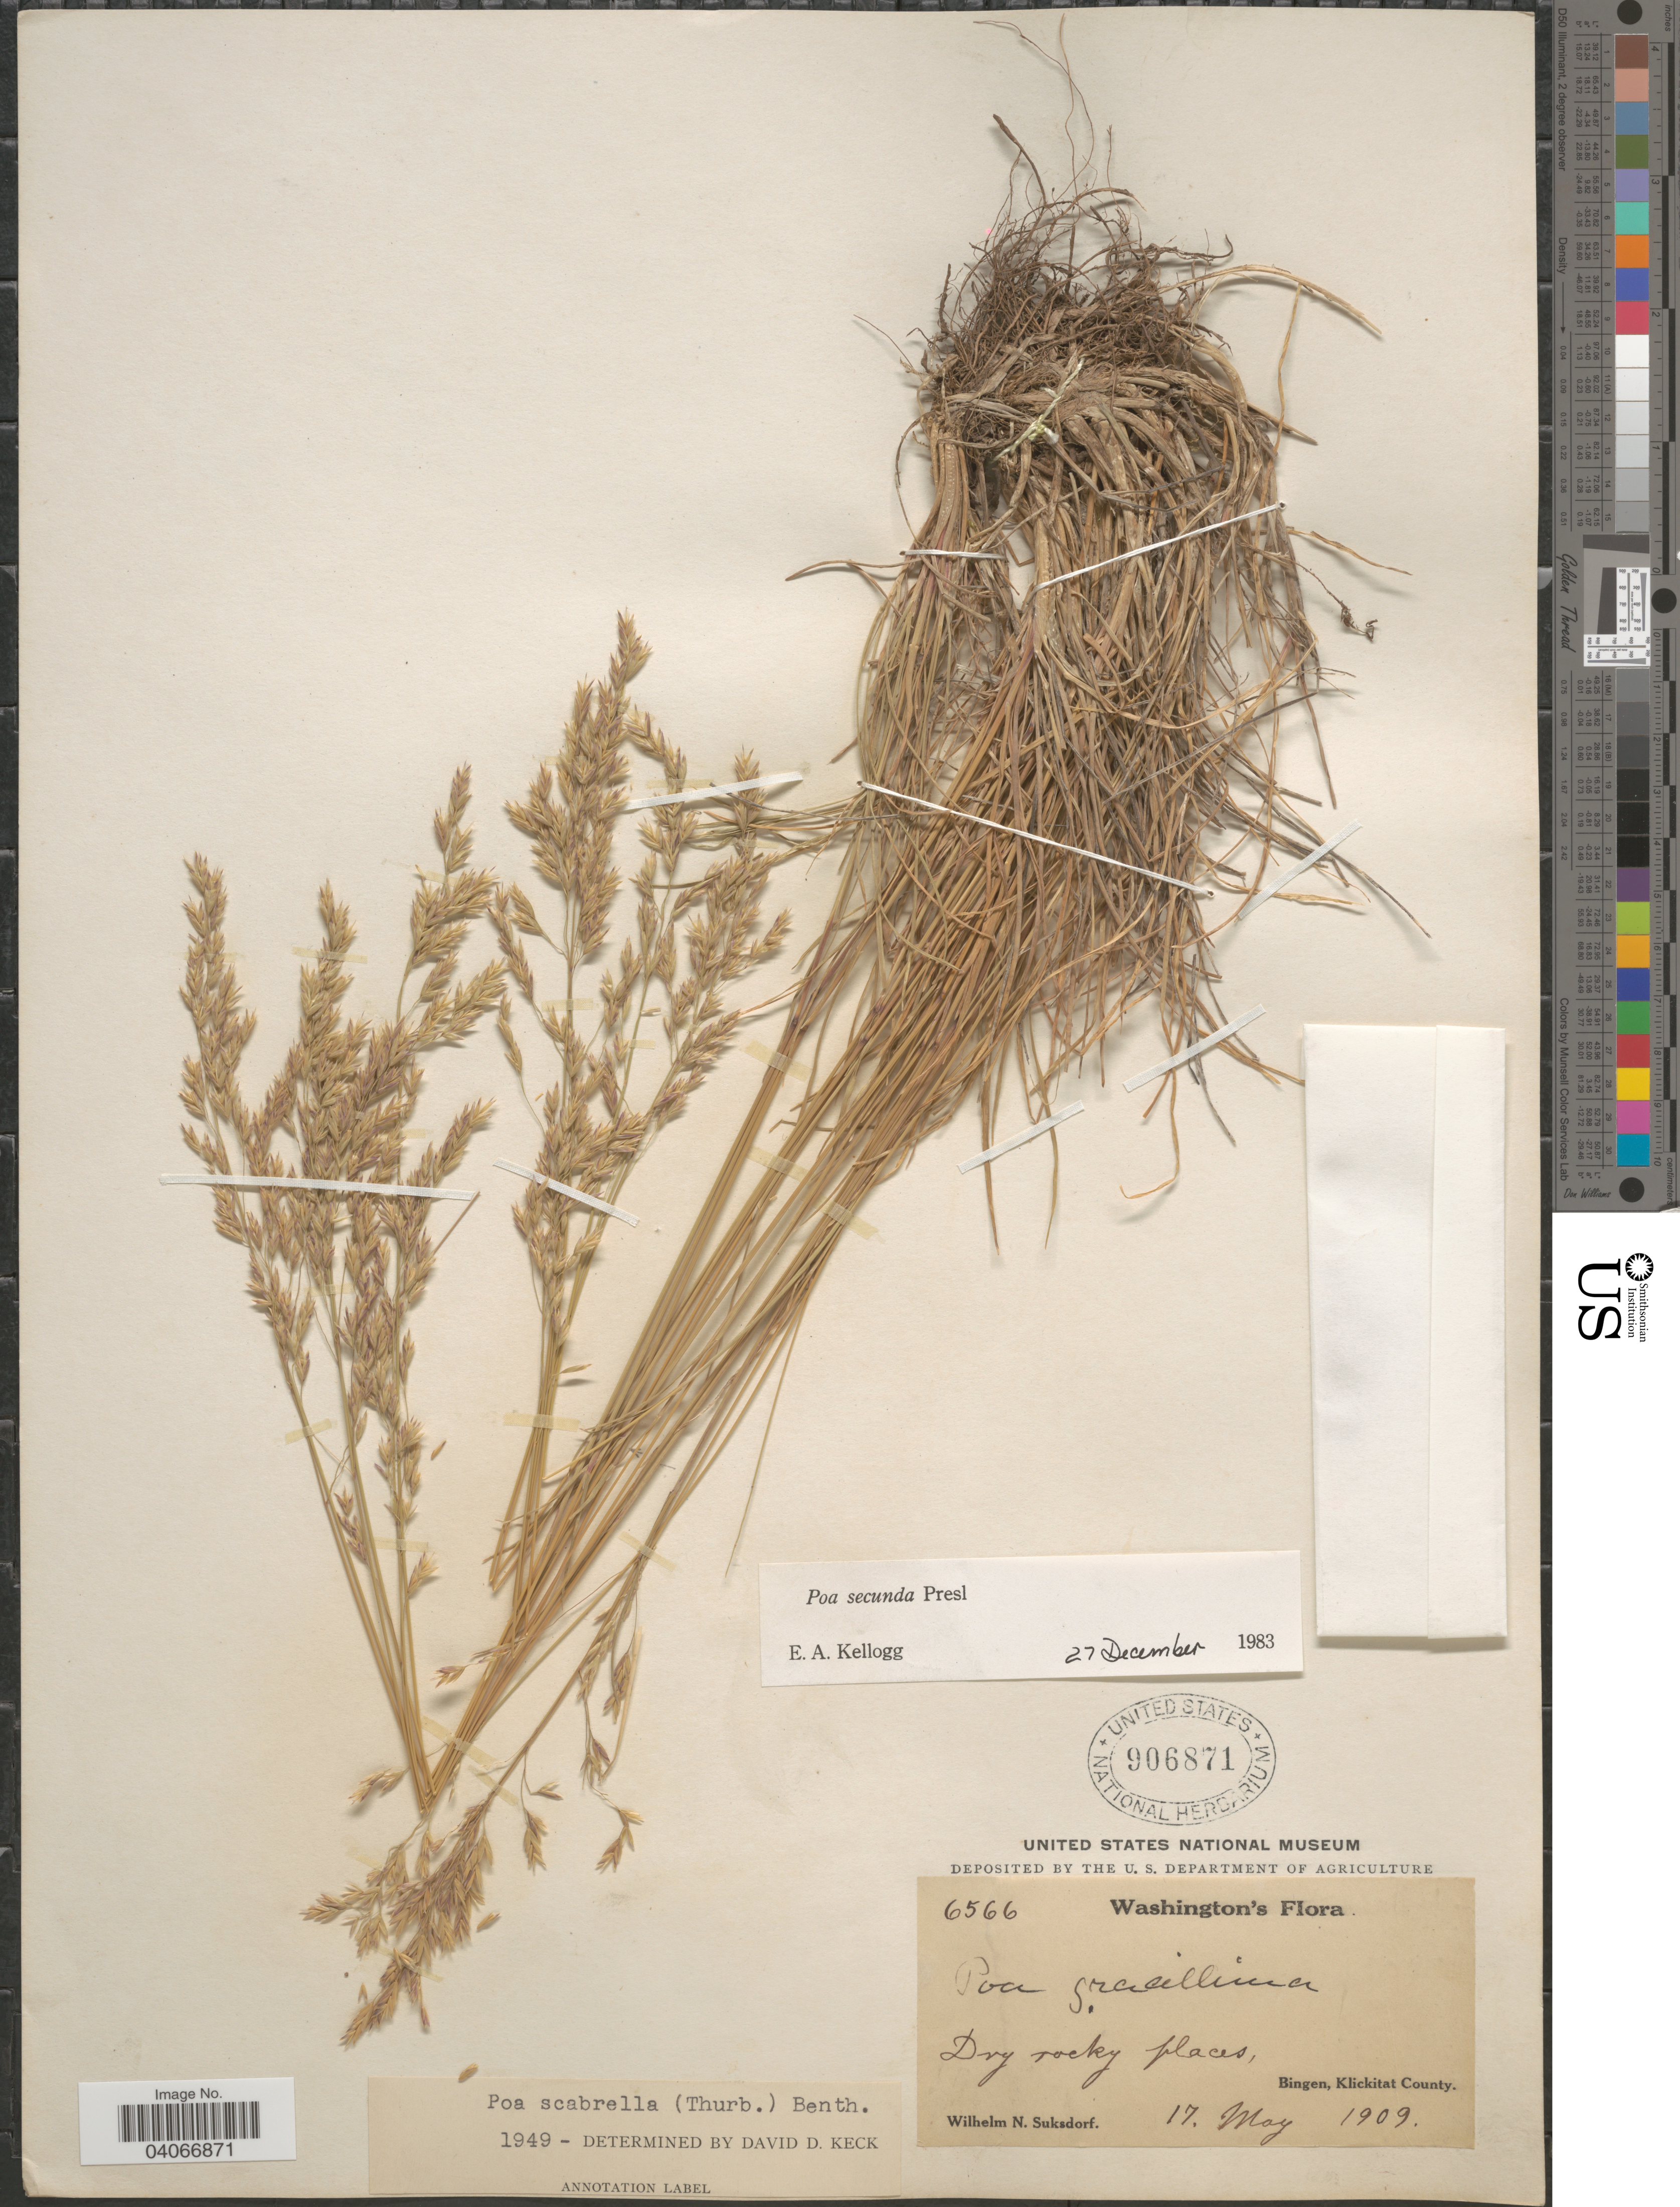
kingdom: Plantae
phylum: Tracheophyta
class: Liliopsida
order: Poales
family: Poaceae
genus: Poa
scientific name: Poa secunda subsp. secunda var. scabrella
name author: (Thurb.) Soreng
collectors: W. N. Suksdorf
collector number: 6566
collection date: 1909-05-17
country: United States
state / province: Washington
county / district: Klickitat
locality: Dry rocky places, Bingen, Klickitat County.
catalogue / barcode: US 906871